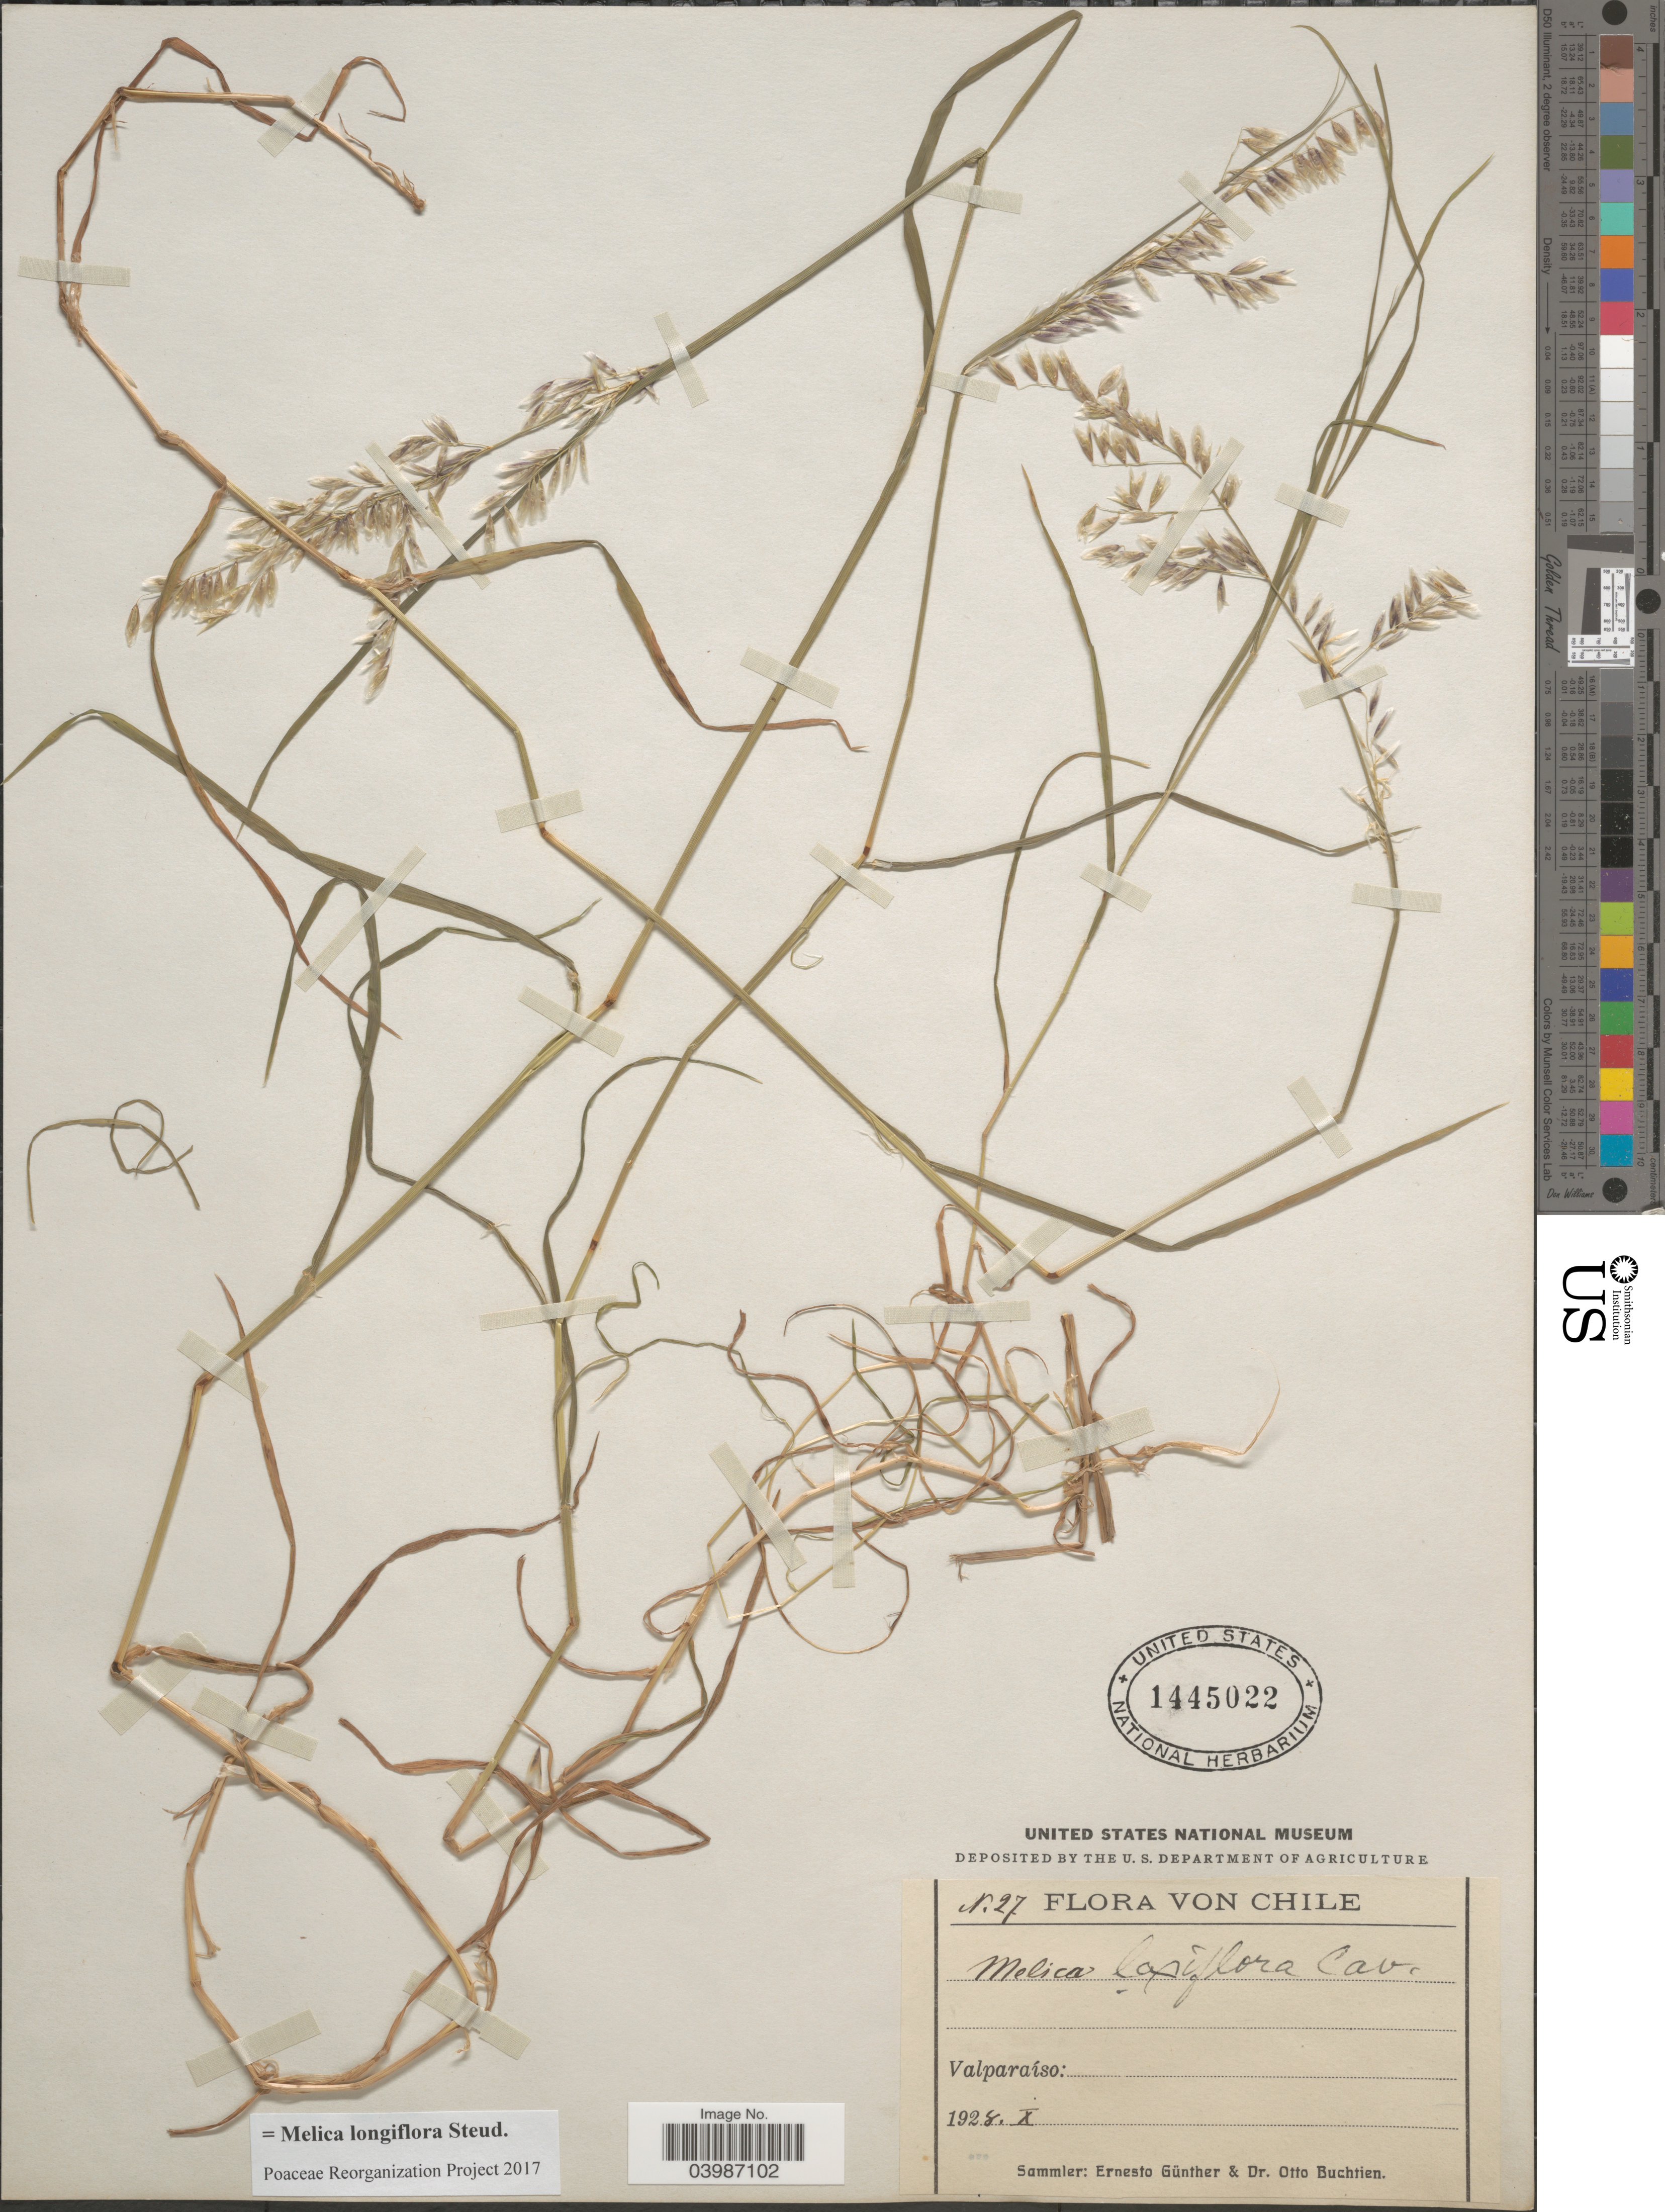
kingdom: Plantae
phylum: Tracheophyta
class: Liliopsida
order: Poales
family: Poaceae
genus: Melica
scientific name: Melica longiflora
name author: Steud.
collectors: E. Gunther & O. Buchtien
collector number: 27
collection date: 1928-10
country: Chile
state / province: Valparaíso (V)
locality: Valparaíso.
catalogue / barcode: US 1445022